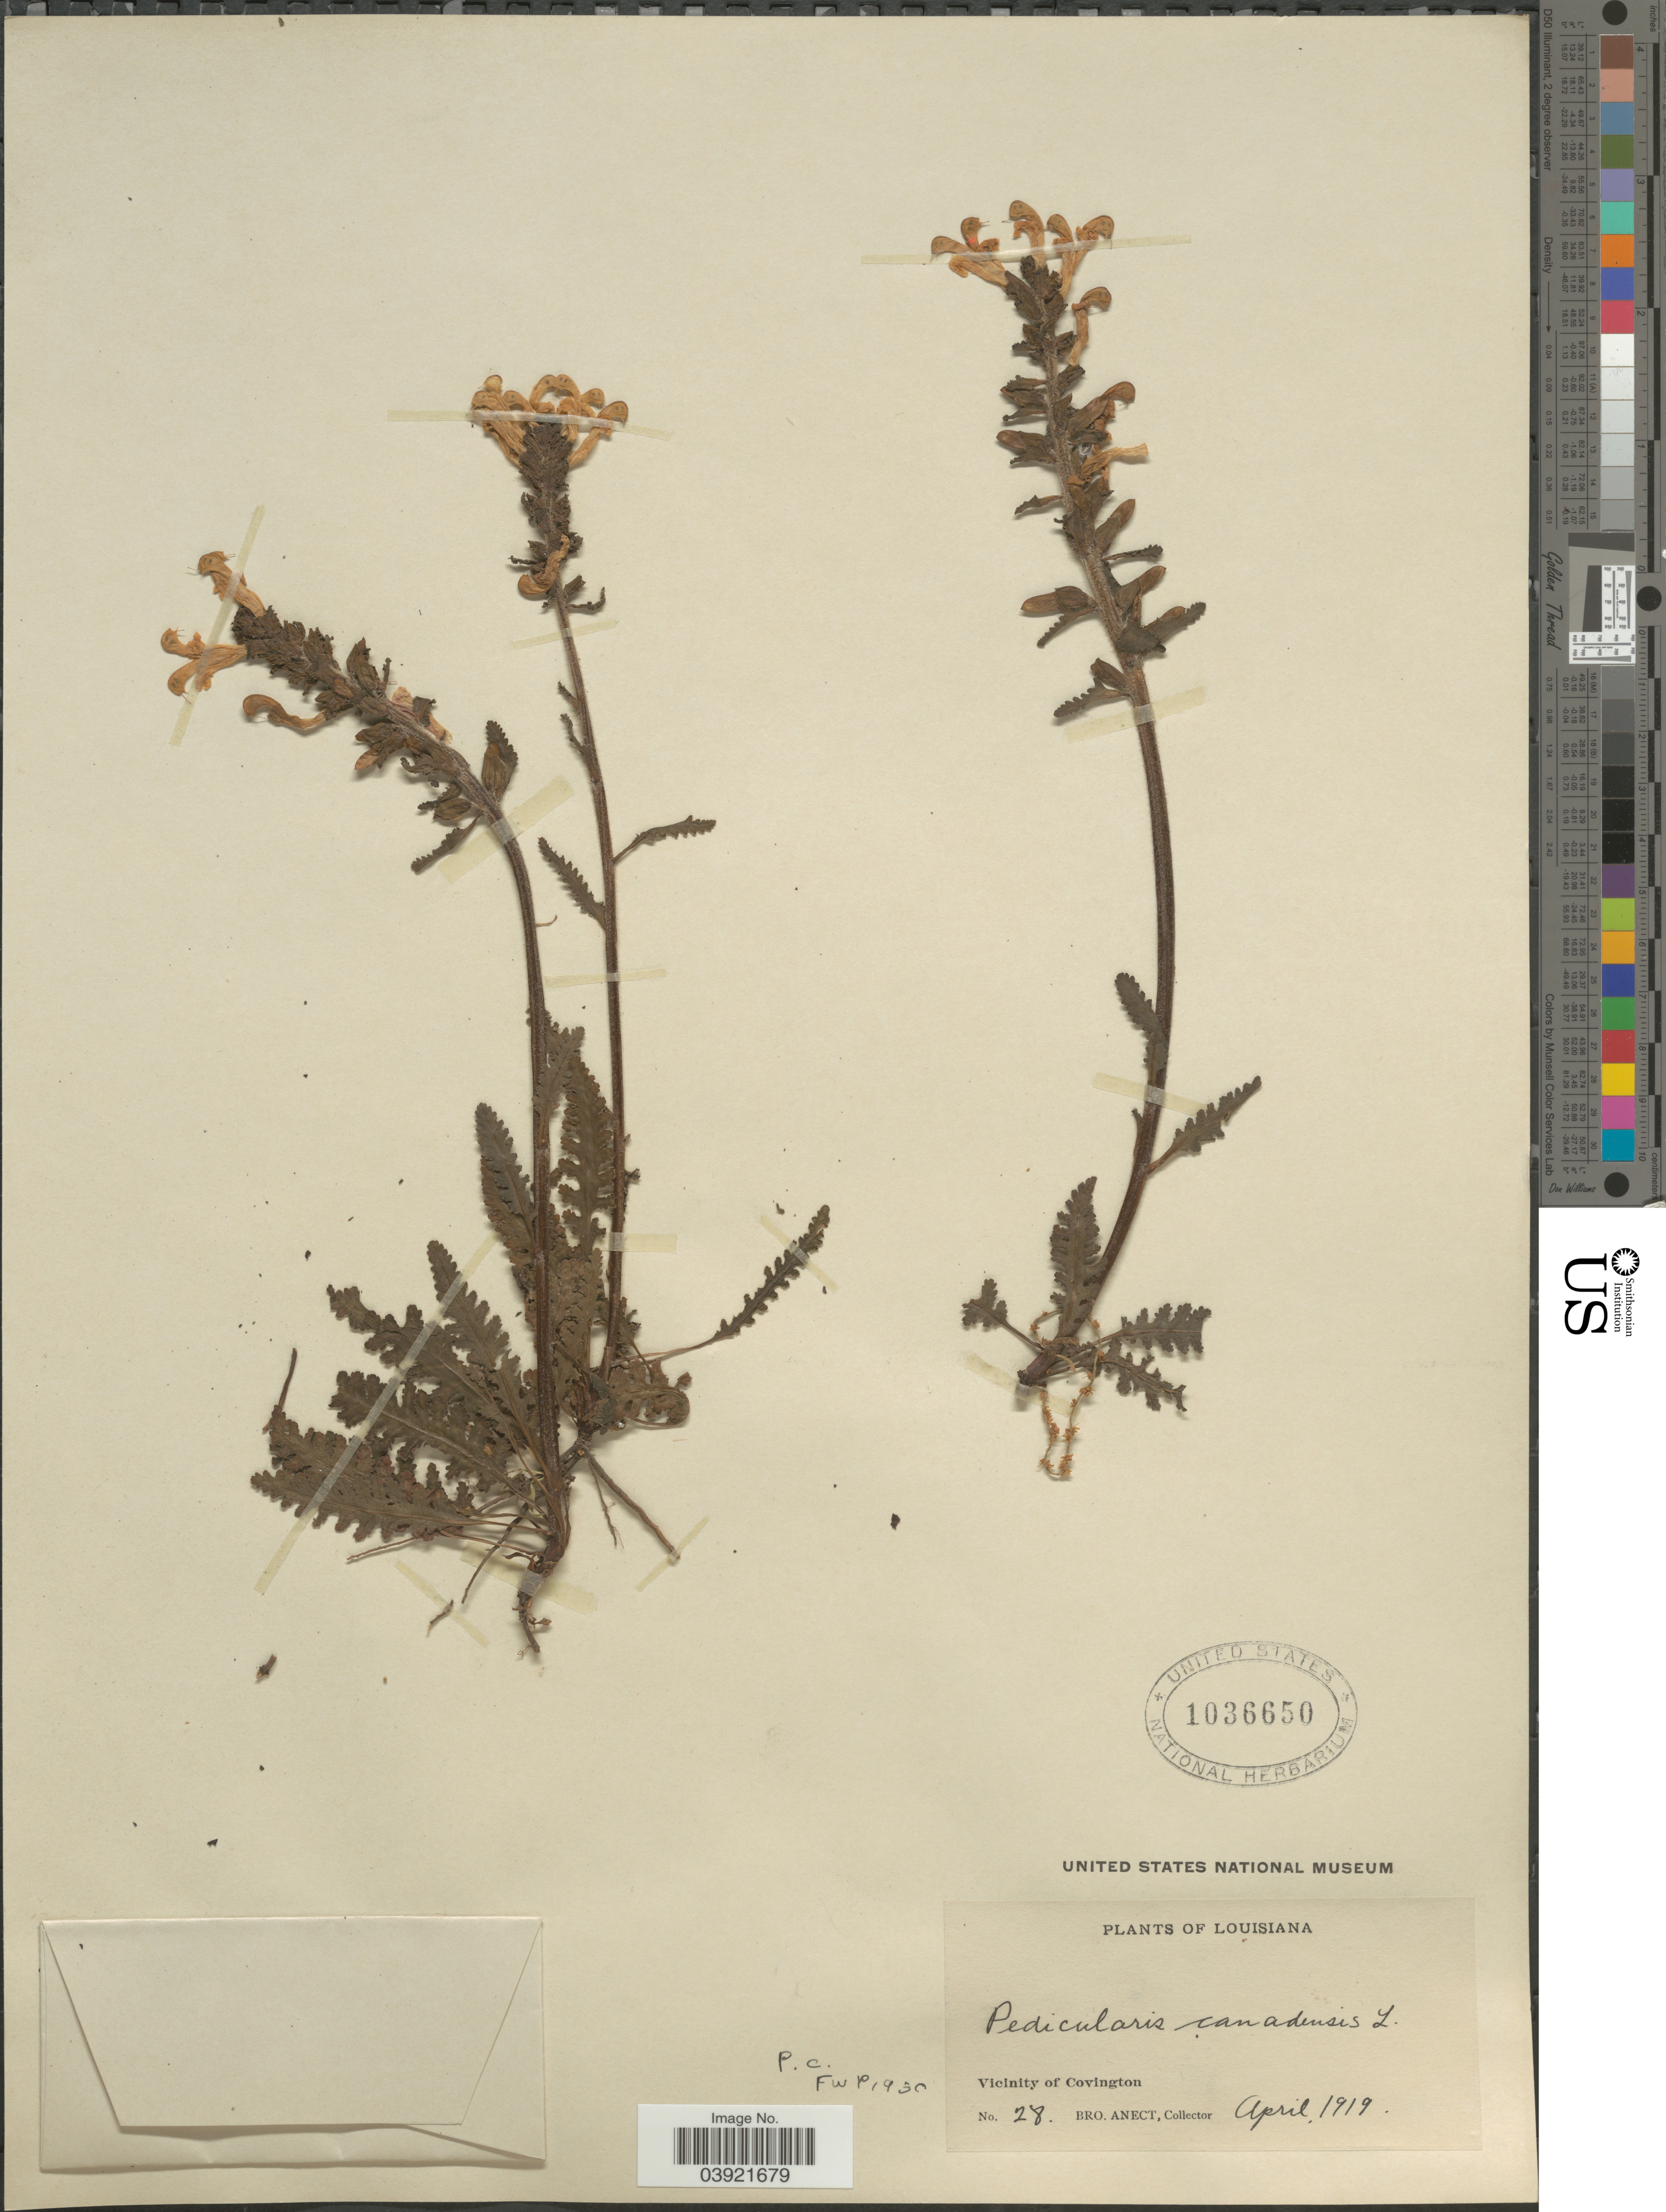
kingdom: Plantae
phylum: Tracheophyta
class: Magnoliopsida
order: Lamiales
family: Orobanchaceae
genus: Pedicularis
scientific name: Pedicularis canadensis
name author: L.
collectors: B. Anect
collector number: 28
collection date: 1919-04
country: United States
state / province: Louisiana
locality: Vicinity of Covington.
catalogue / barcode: US 1036650